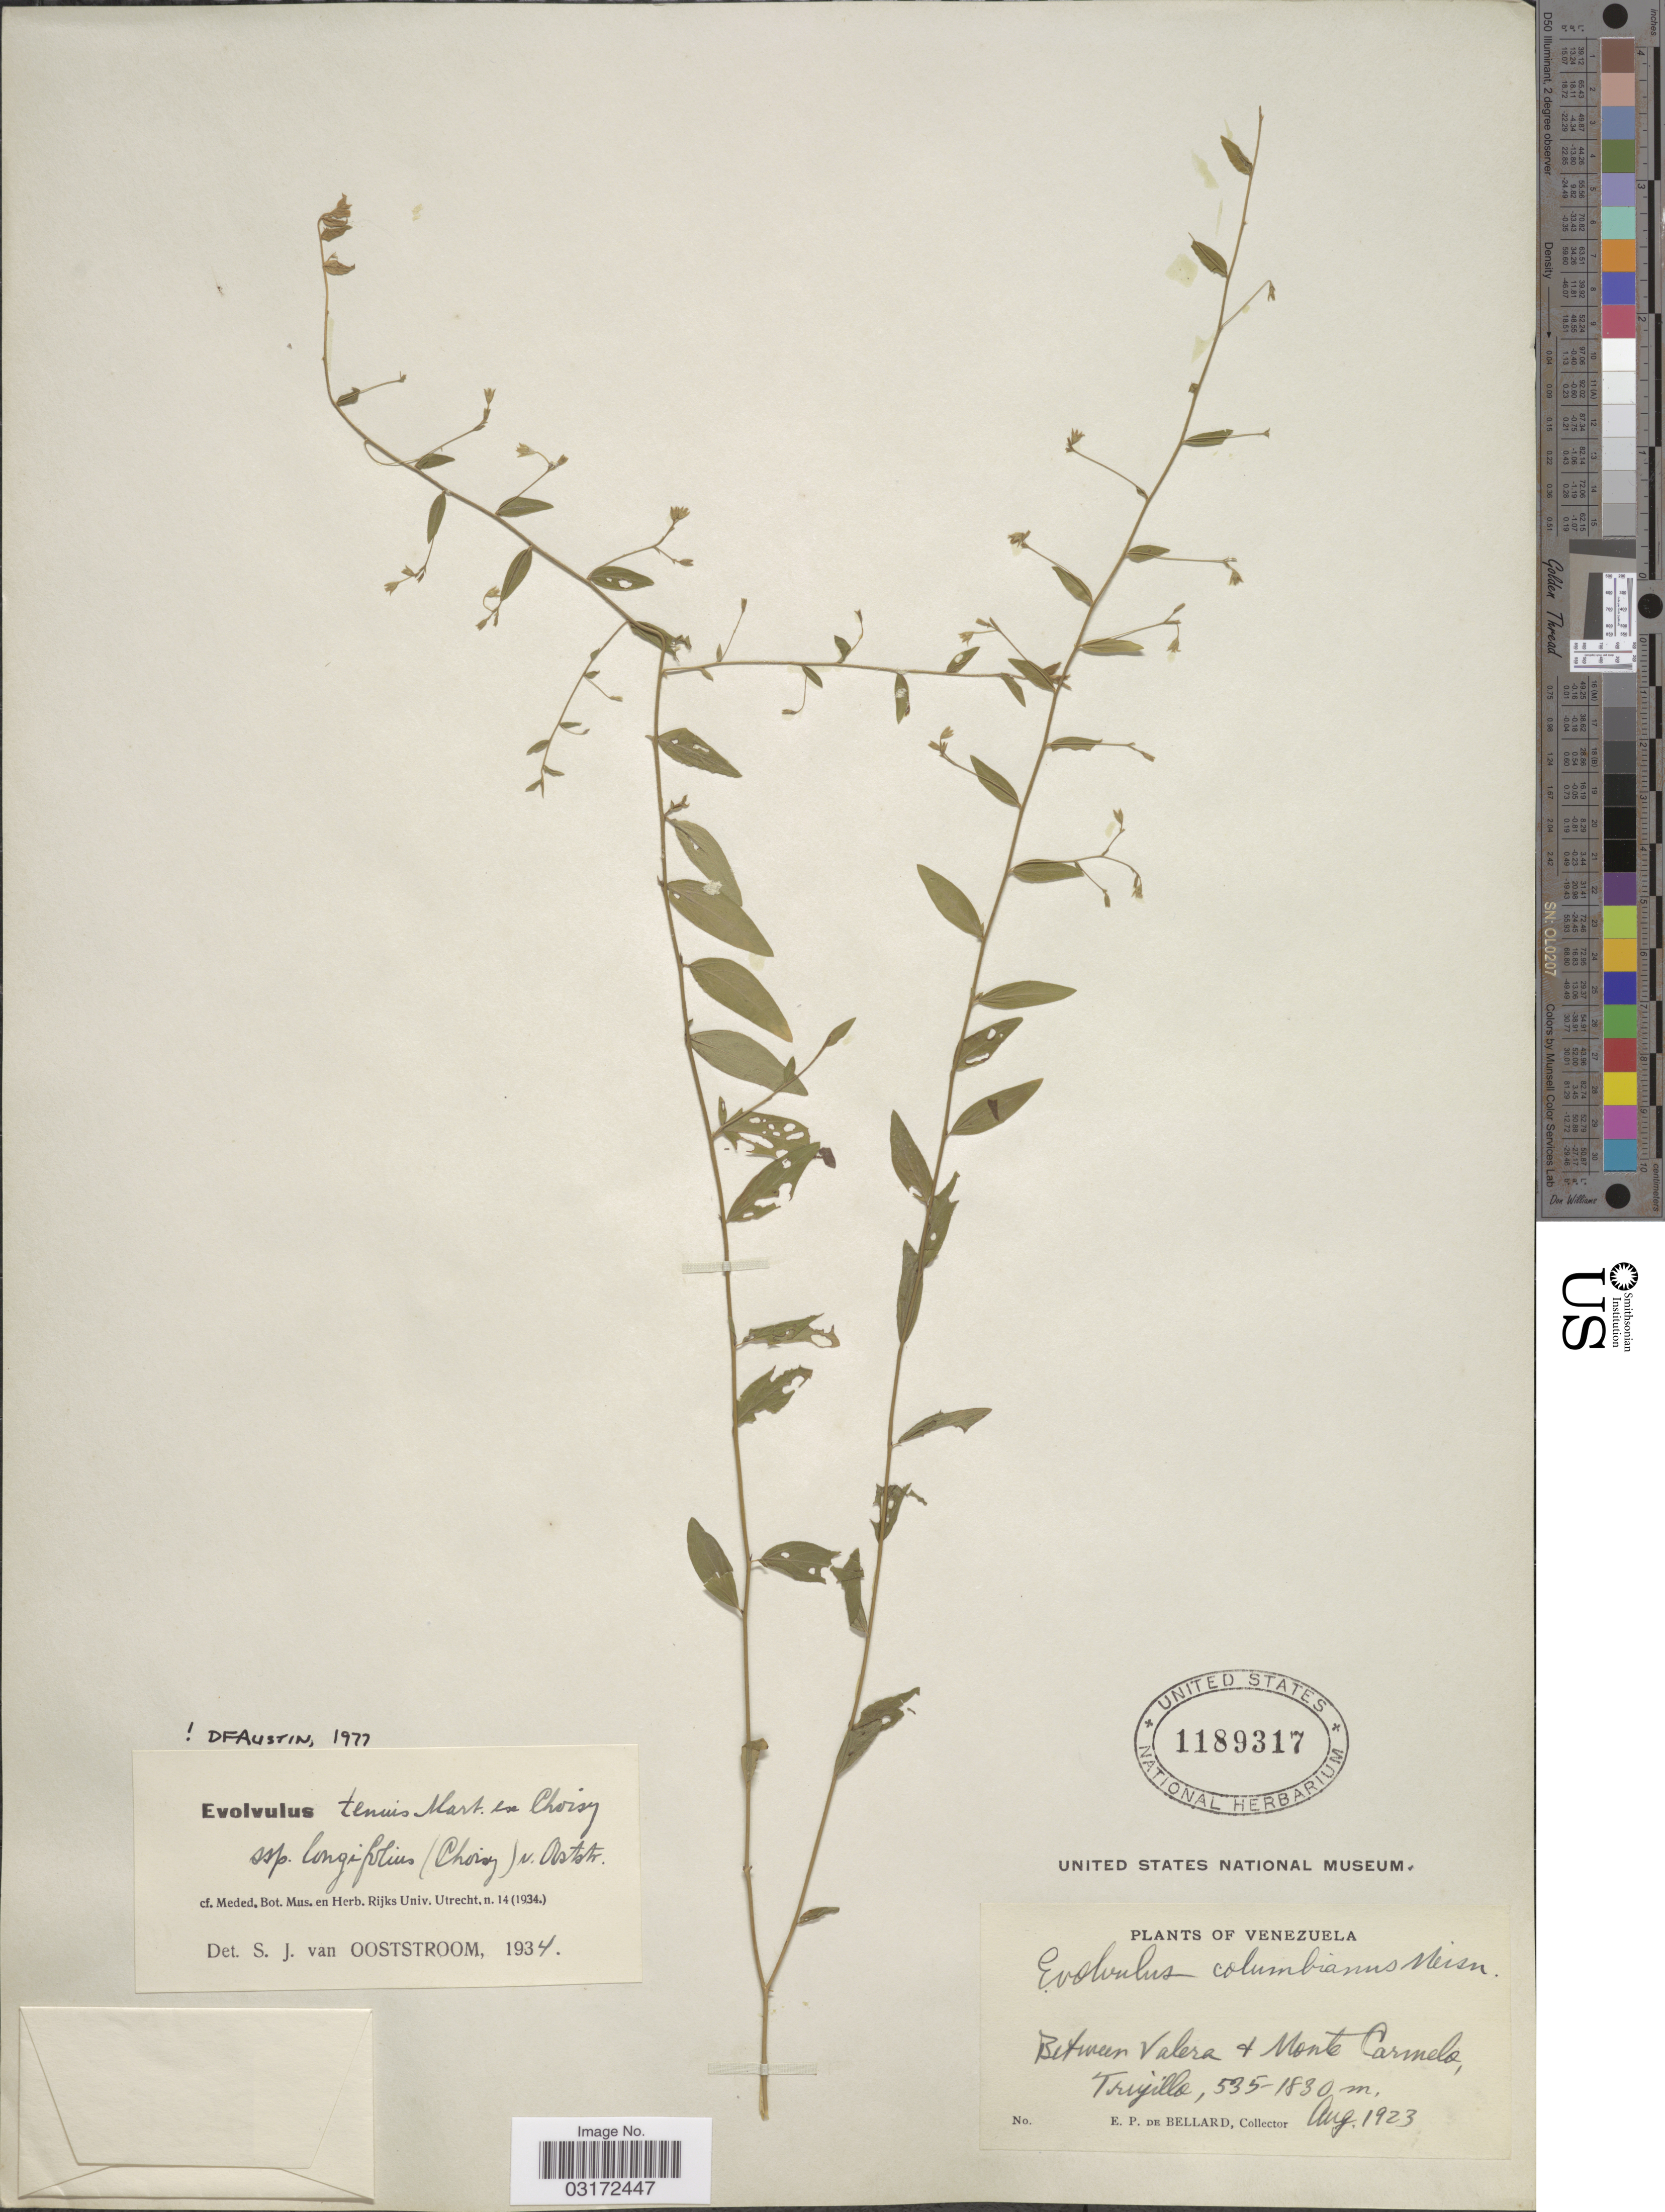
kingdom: Plantae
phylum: Tracheophyta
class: Magnoliopsida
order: Solanales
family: Convolvulaceae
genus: Evolvulus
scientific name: Evolvulus tenuis subsp. longifolius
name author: Mart. ex Choisy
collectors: E. de Bellard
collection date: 1923-08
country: Venezuela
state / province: Trujillo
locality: Between Valera + Monte Carmelo.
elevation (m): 535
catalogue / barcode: US 1189317